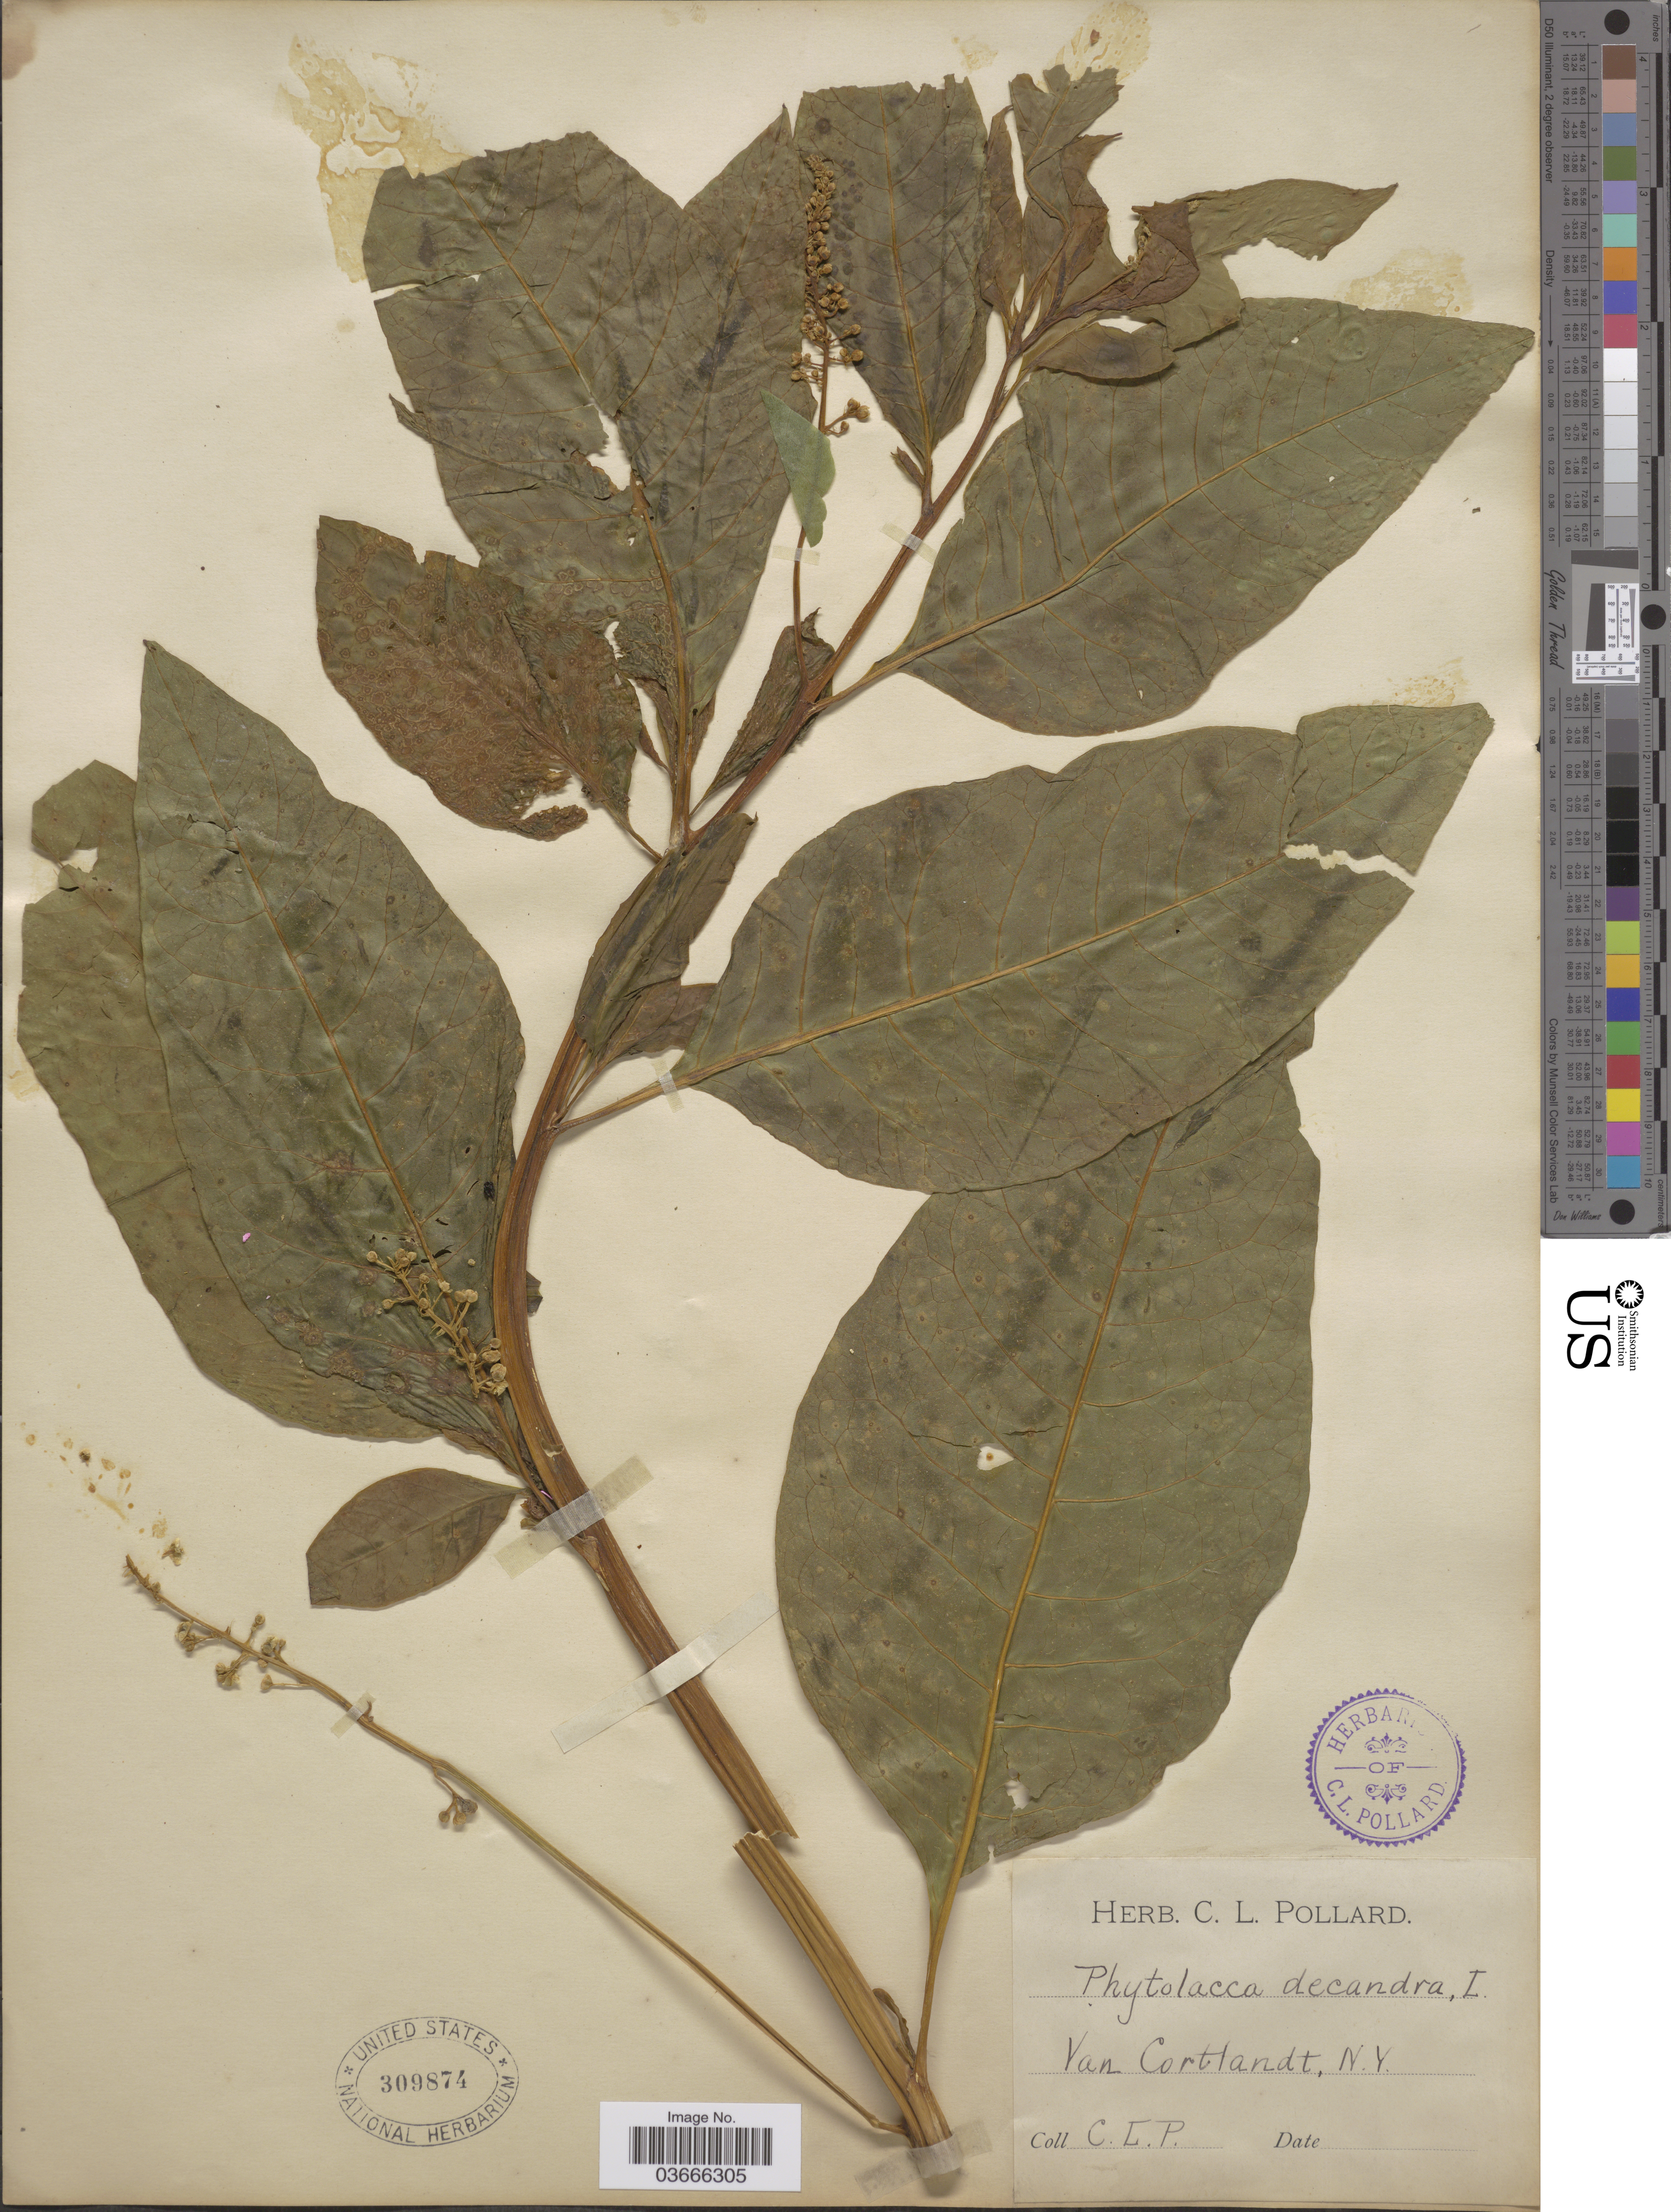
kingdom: Plantae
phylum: Tracheophyta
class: Magnoliopsida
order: Caryophyllales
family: Phytolaccaceae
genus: Phytolacca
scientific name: Phytolacca americana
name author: L.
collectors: C. L. Pollard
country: United States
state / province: New York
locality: Van Cortlandt.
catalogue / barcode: US 309874